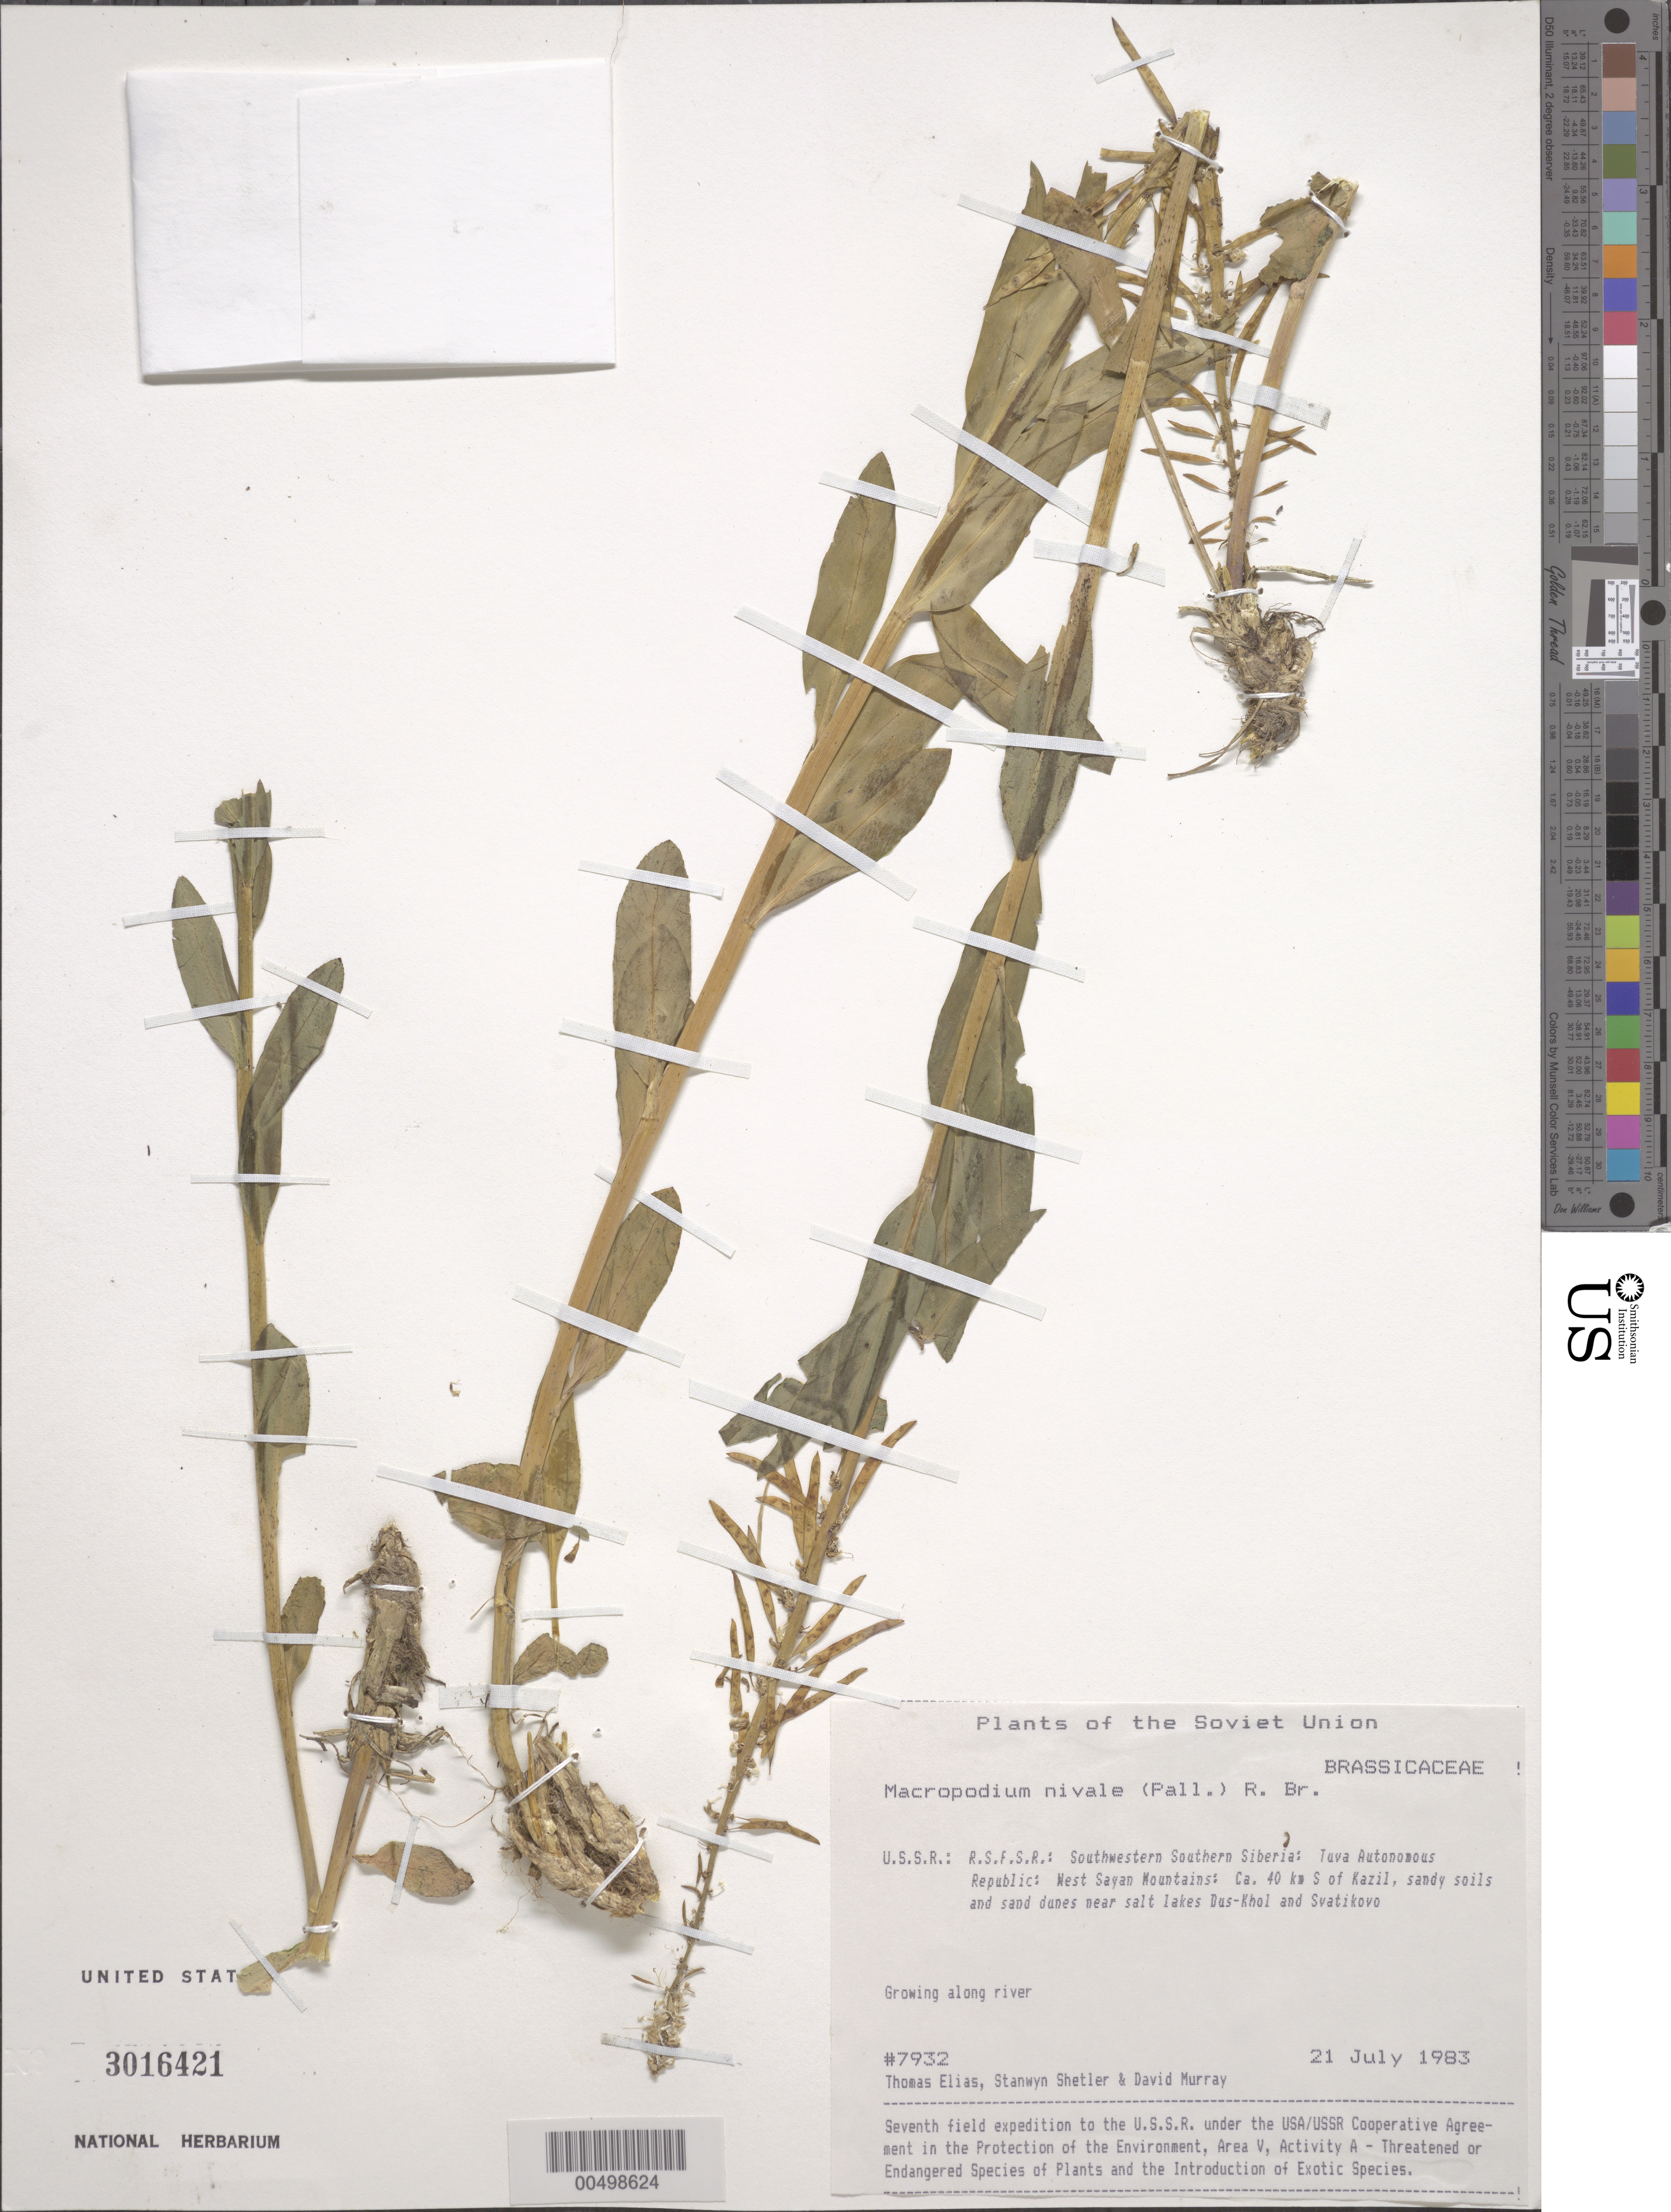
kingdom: Plantae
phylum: Tracheophyta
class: Magnoliopsida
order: Brassicales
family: Brassicaceae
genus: Macropodium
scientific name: Macropodium nivale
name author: (Pall.) W.T. Aiton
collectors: T. Elias, S. Shetler & D. F. Murray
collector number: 7932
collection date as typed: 21 Jul 1983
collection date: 1983-07-21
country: Russian Federation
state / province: Tuva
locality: West Sayan Mountains, ca. 40 km S of Kazil [Kyzyl], near salt lakes Dus-Khol and Svatikovo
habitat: sandy soils and sand dunes; growing along river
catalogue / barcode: US 3016421